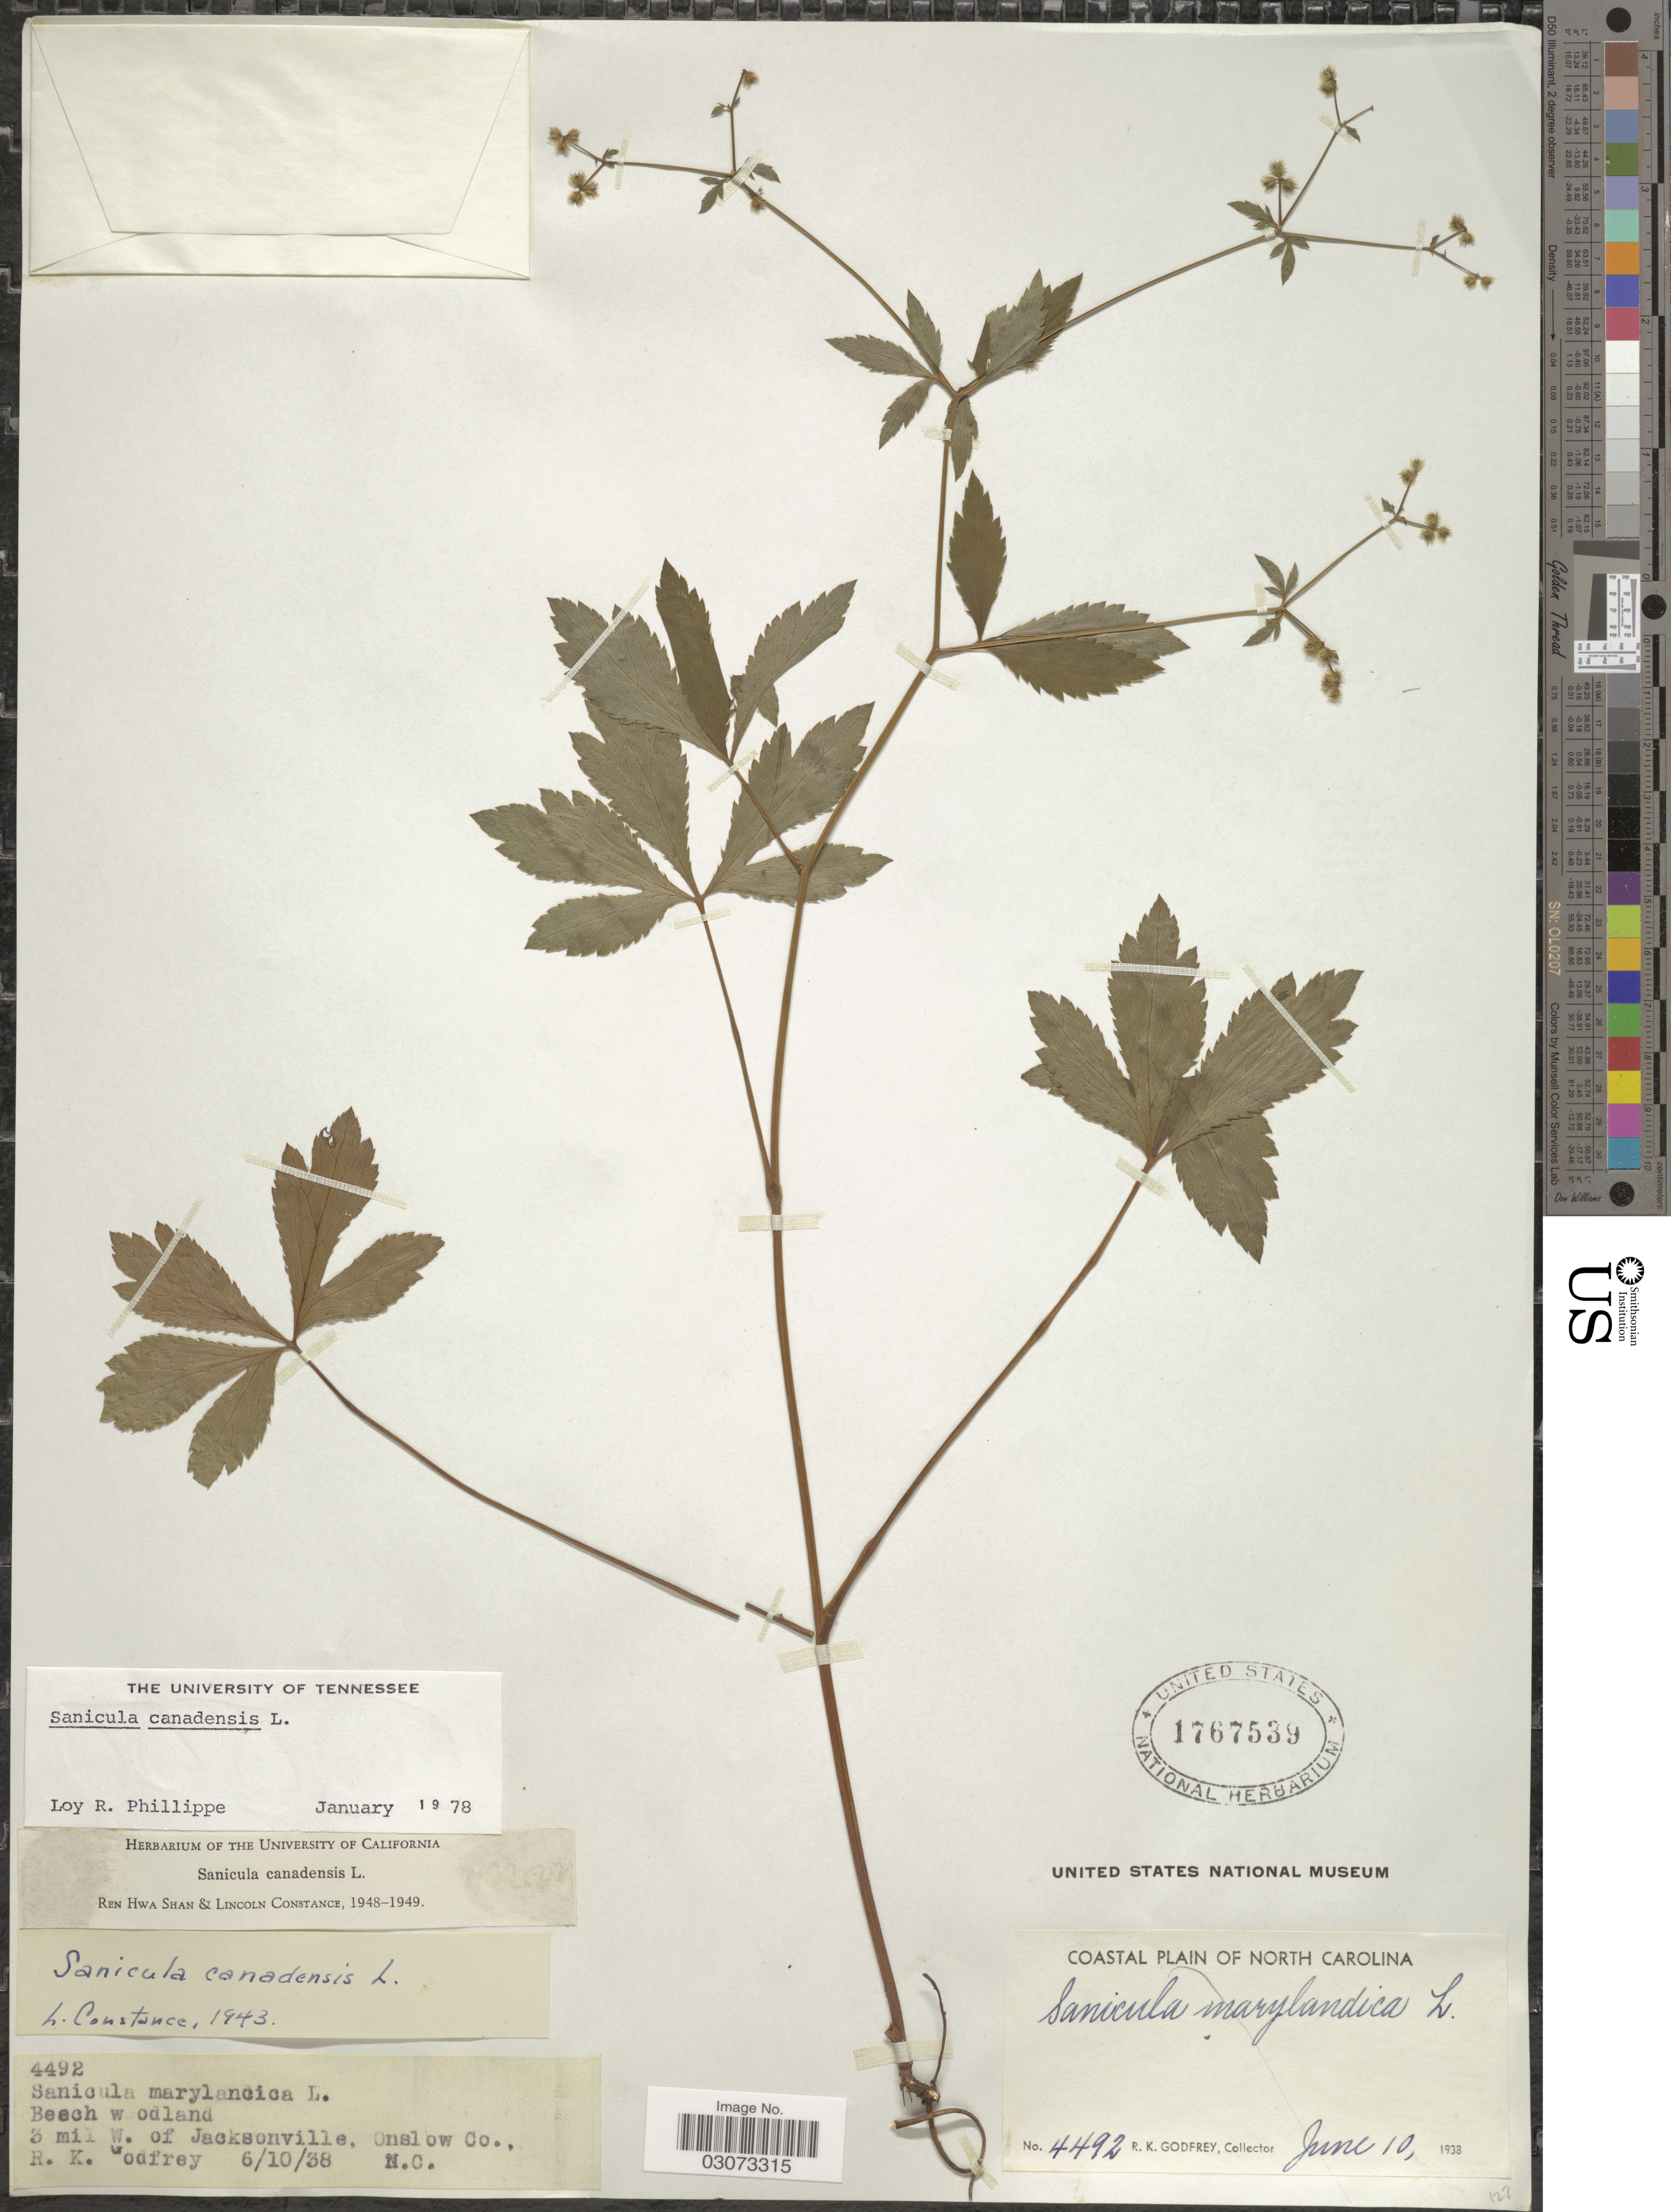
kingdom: Plantae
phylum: Tracheophyta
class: Magnoliopsida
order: Apiales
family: Apiaceae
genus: Sanicula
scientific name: Sanicula canadensis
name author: L.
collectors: R. K. Godfrey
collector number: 4492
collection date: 1938-06-10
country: United States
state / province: North Carolina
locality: Coastal Plain of North Carolina. 3 mil W. of Jacksonville, Onslow Co.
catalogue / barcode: US 1767539